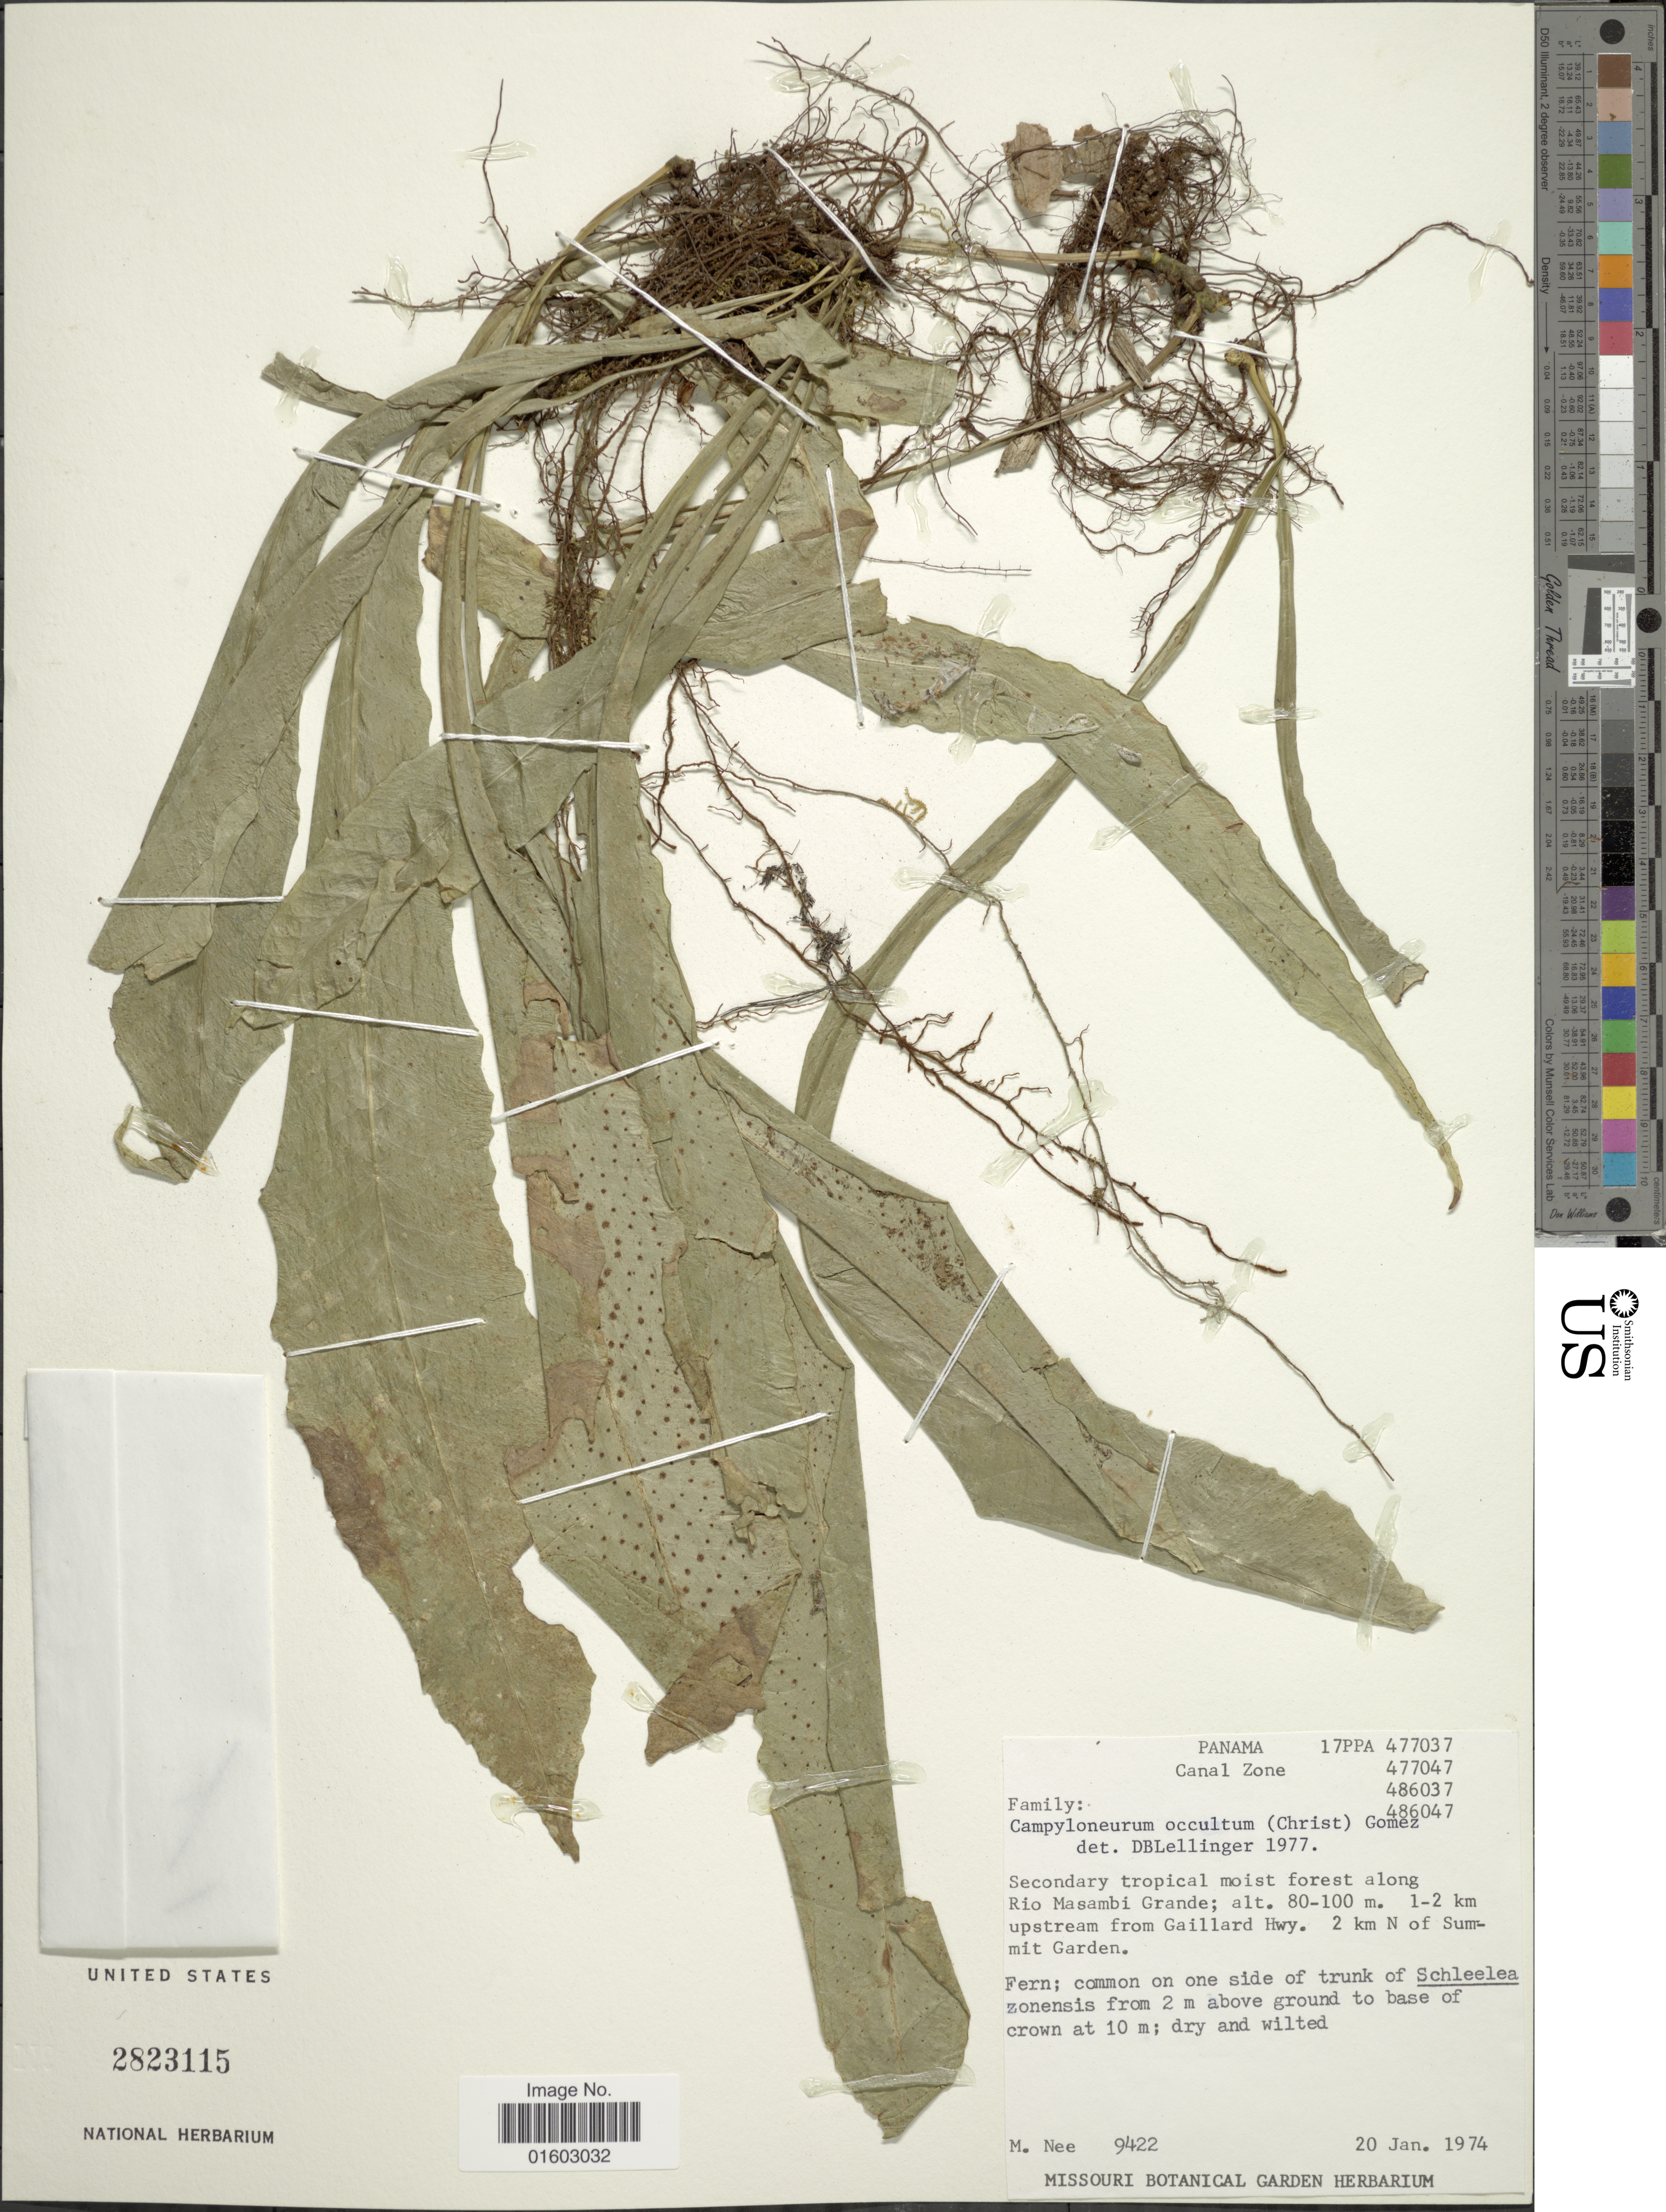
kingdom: Plantae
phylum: Tracheophyta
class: Polypodiopsida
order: Polypodiales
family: Polypodiaceae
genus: Campyloneurum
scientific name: Campyloneurum occultum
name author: (Christ) M. Mey. ex Lellinger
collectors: M. Nee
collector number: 9422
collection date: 1974-01-20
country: Panama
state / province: Colón / Panamá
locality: Secondary tropical moist forest along Rio Masambi Grande. 1-2 km upstream from Gaillard Hwy. 2 km N of Summit Garden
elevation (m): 80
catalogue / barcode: US 2823115